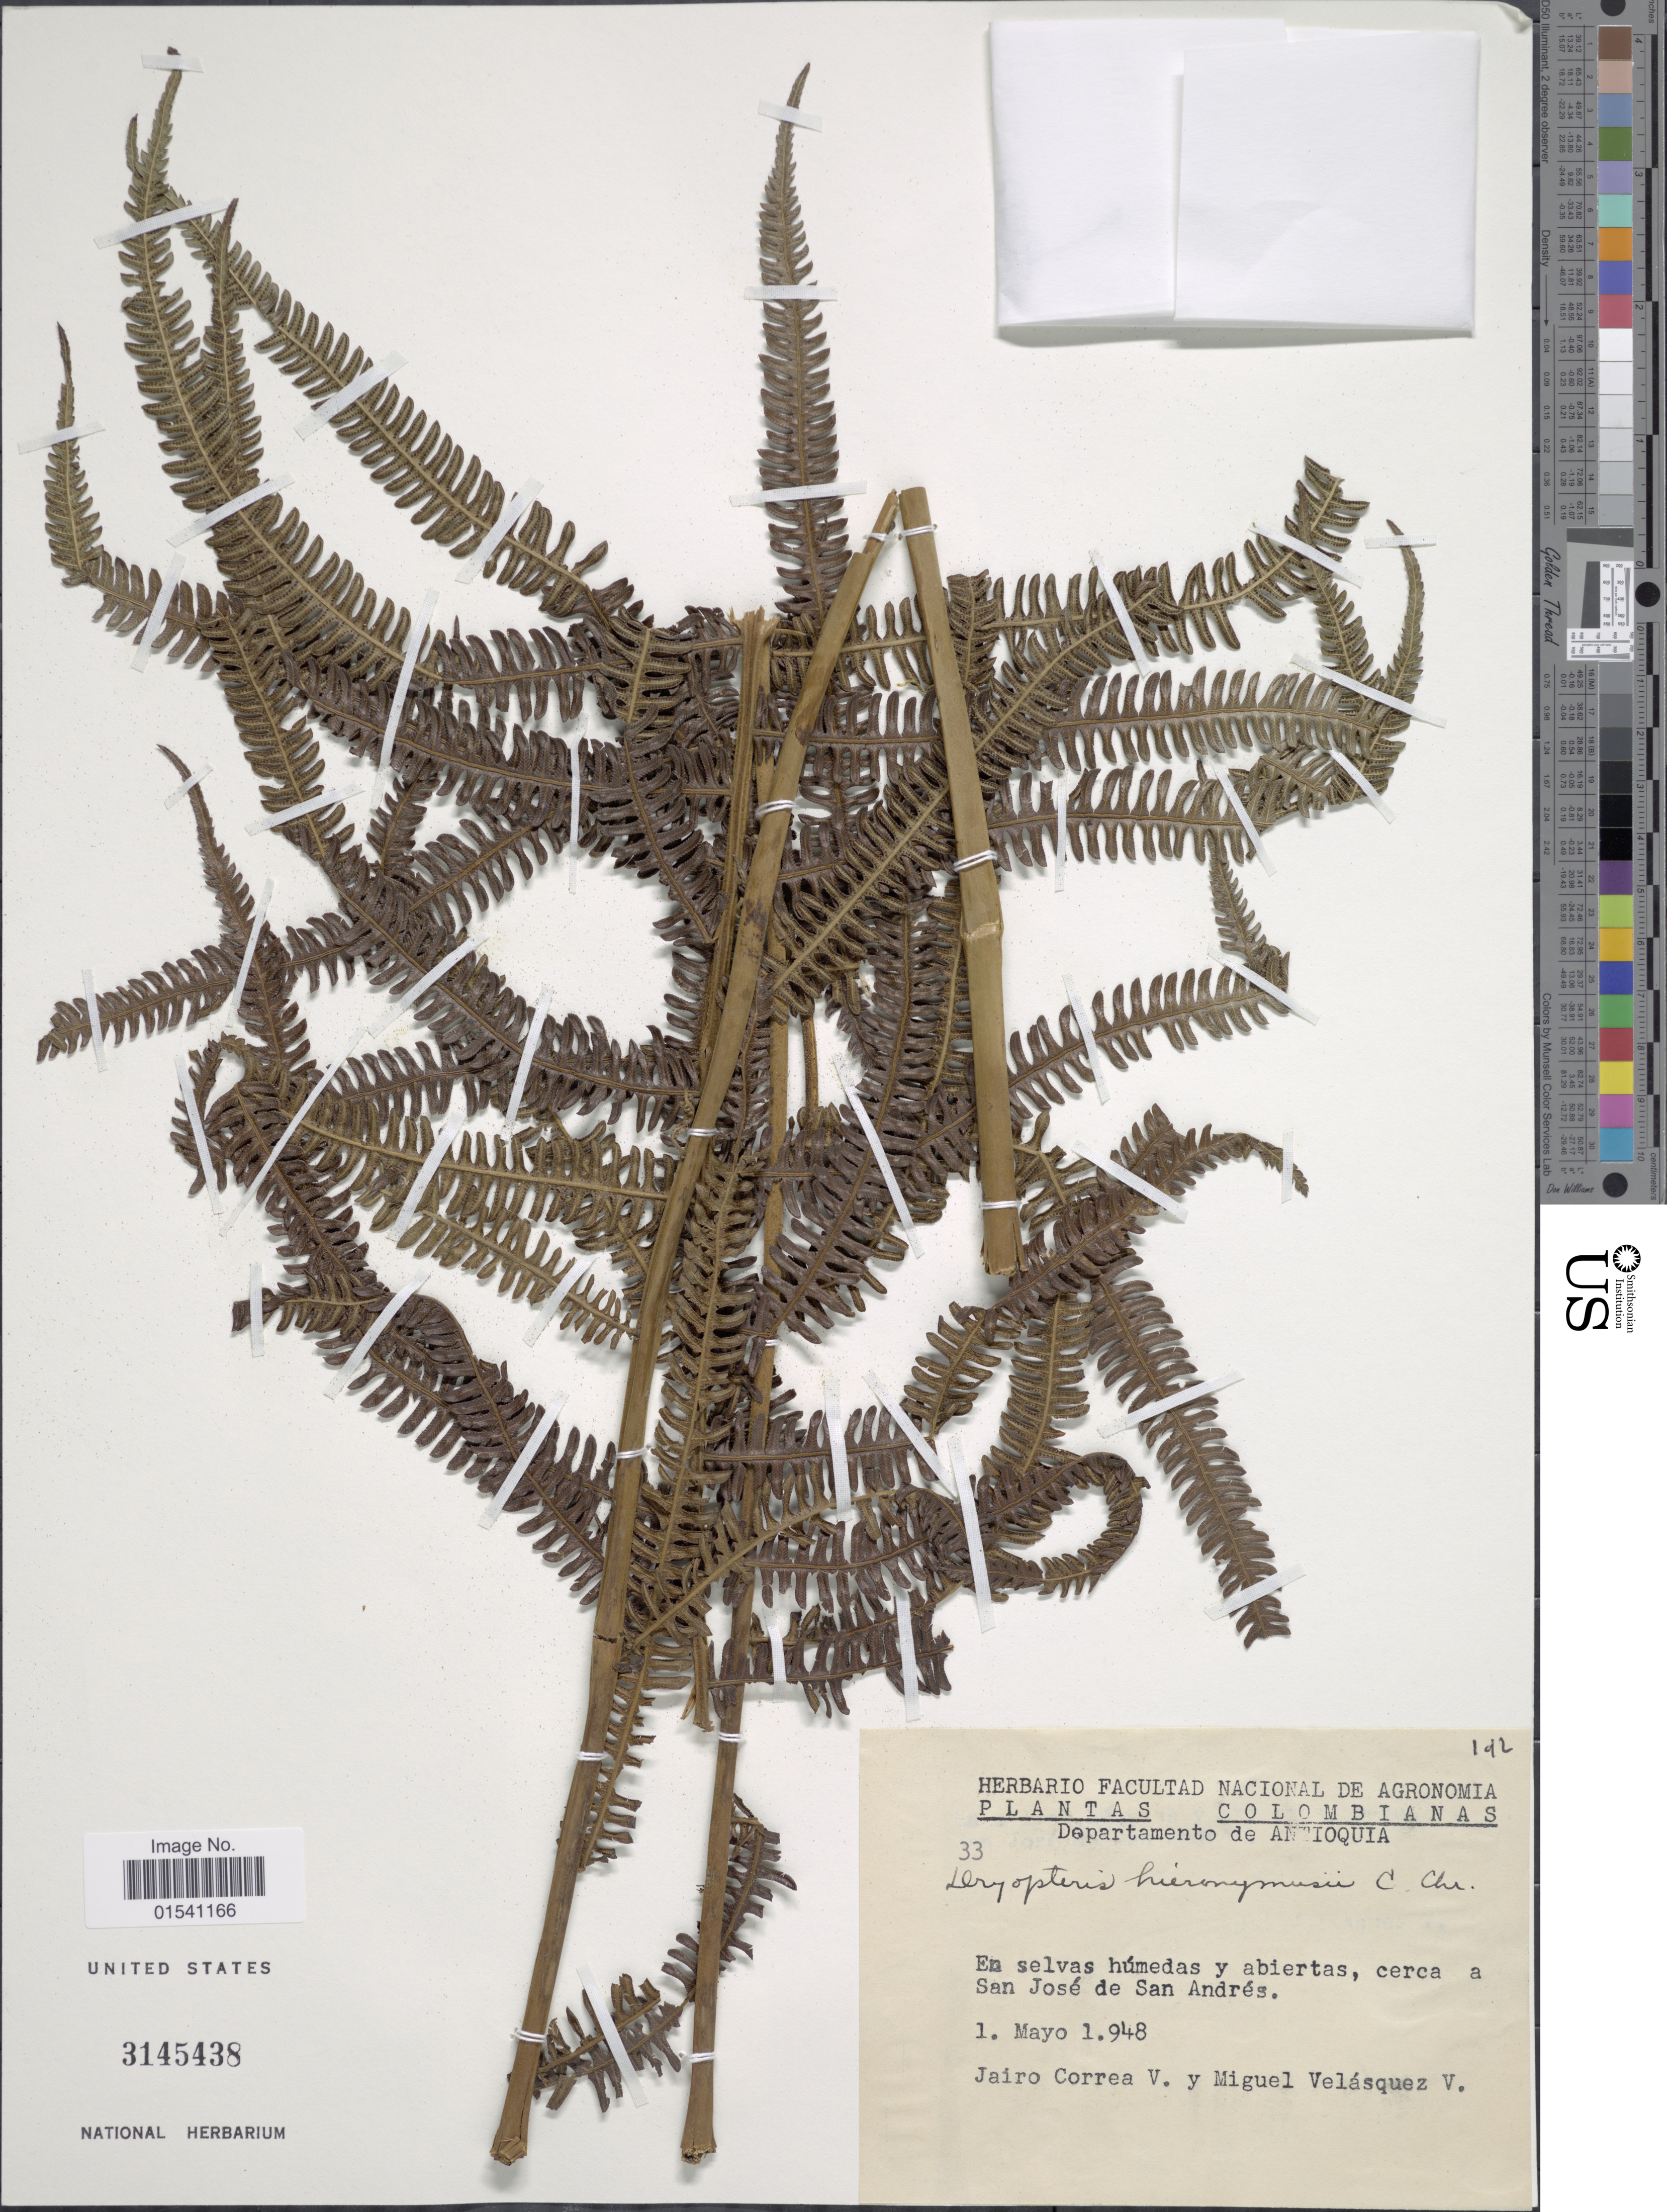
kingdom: Plantae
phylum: Tracheophyta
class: Polypodiopsida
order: Polypodiales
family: Thelypteridaceae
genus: Amauropelta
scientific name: Amauropelta sp.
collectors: J. Correa & M. Velasquez V.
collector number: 33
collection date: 1948-05-01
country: Colombia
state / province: Antioquia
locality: Departamento de Antioquia, En selvas húmedas y abiertas, cerca a San José de San Andrés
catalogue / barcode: US 3145438